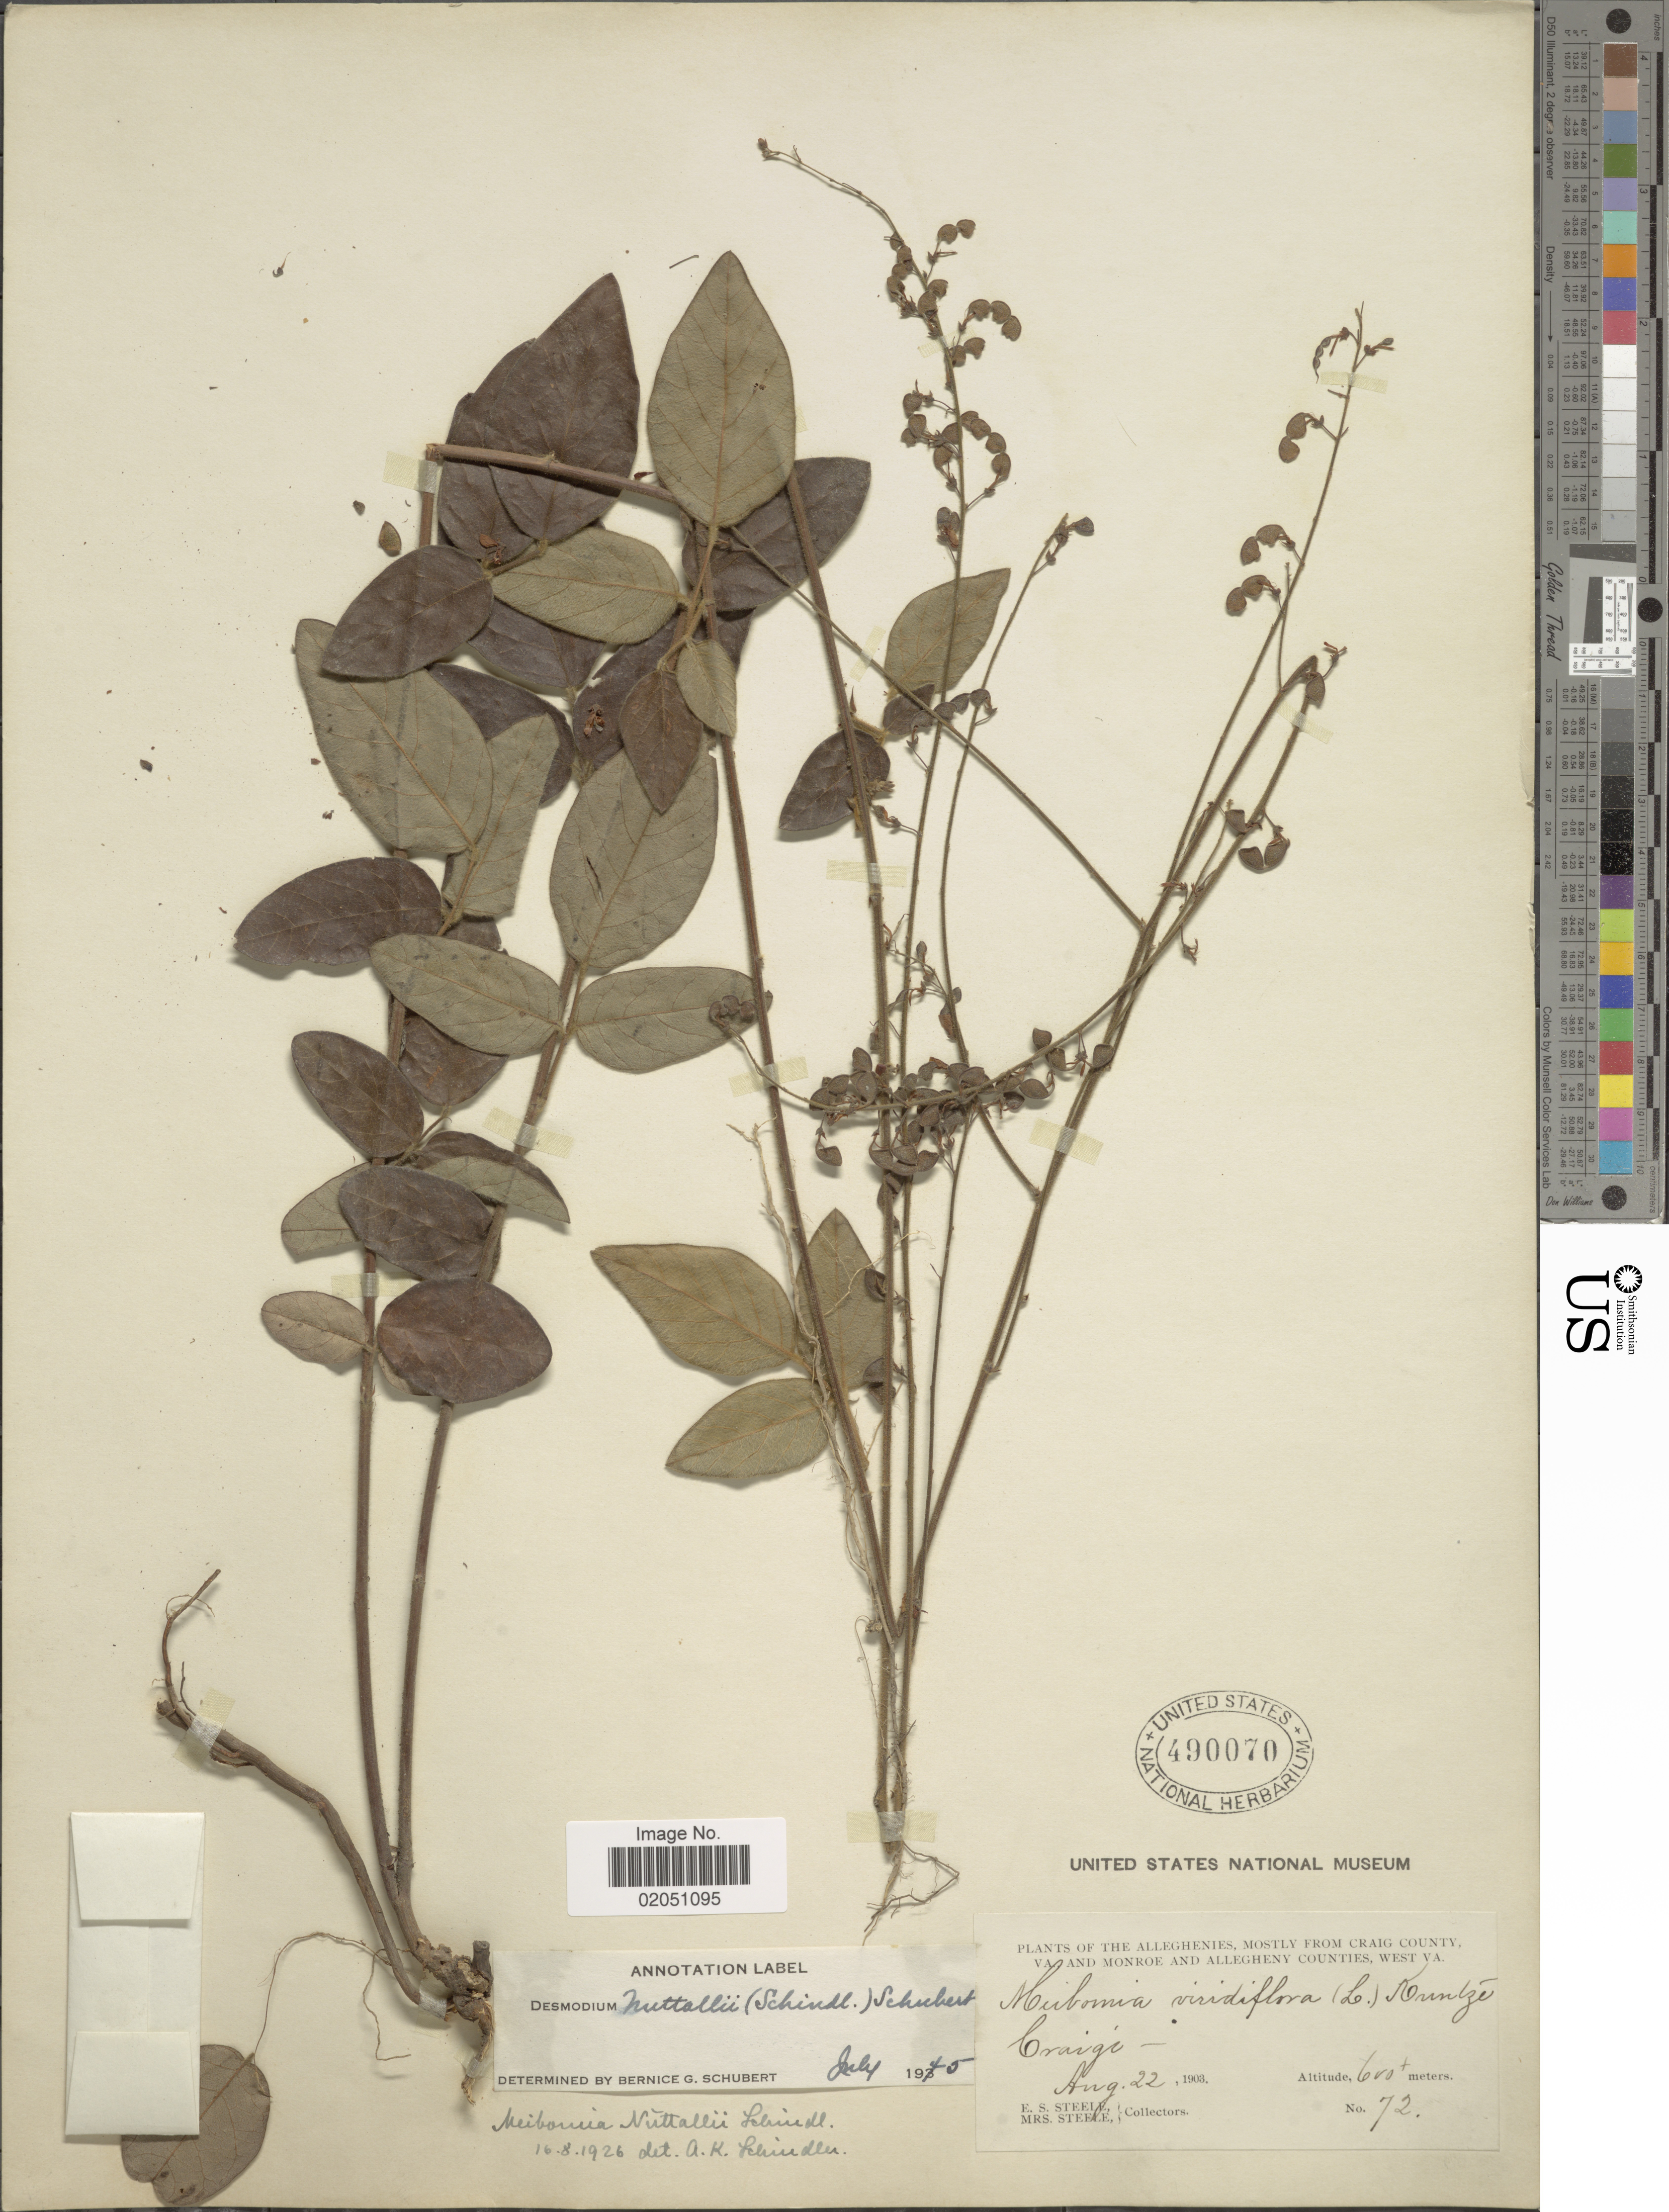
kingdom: Plantae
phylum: Tracheophyta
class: Magnoliopsida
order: Fabales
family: Fabaceae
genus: Desmodium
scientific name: Desmodium nuttallii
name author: (Schindl.) B.G. Schub.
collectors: E. Steele & Mrs. E. S. Steele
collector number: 72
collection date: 1903-08-22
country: United States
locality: The Alleghenies, Mostly from Craig County, VA, and Monroe and Allegheny Counties, West VA, Craigi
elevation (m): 600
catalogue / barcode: US 490070